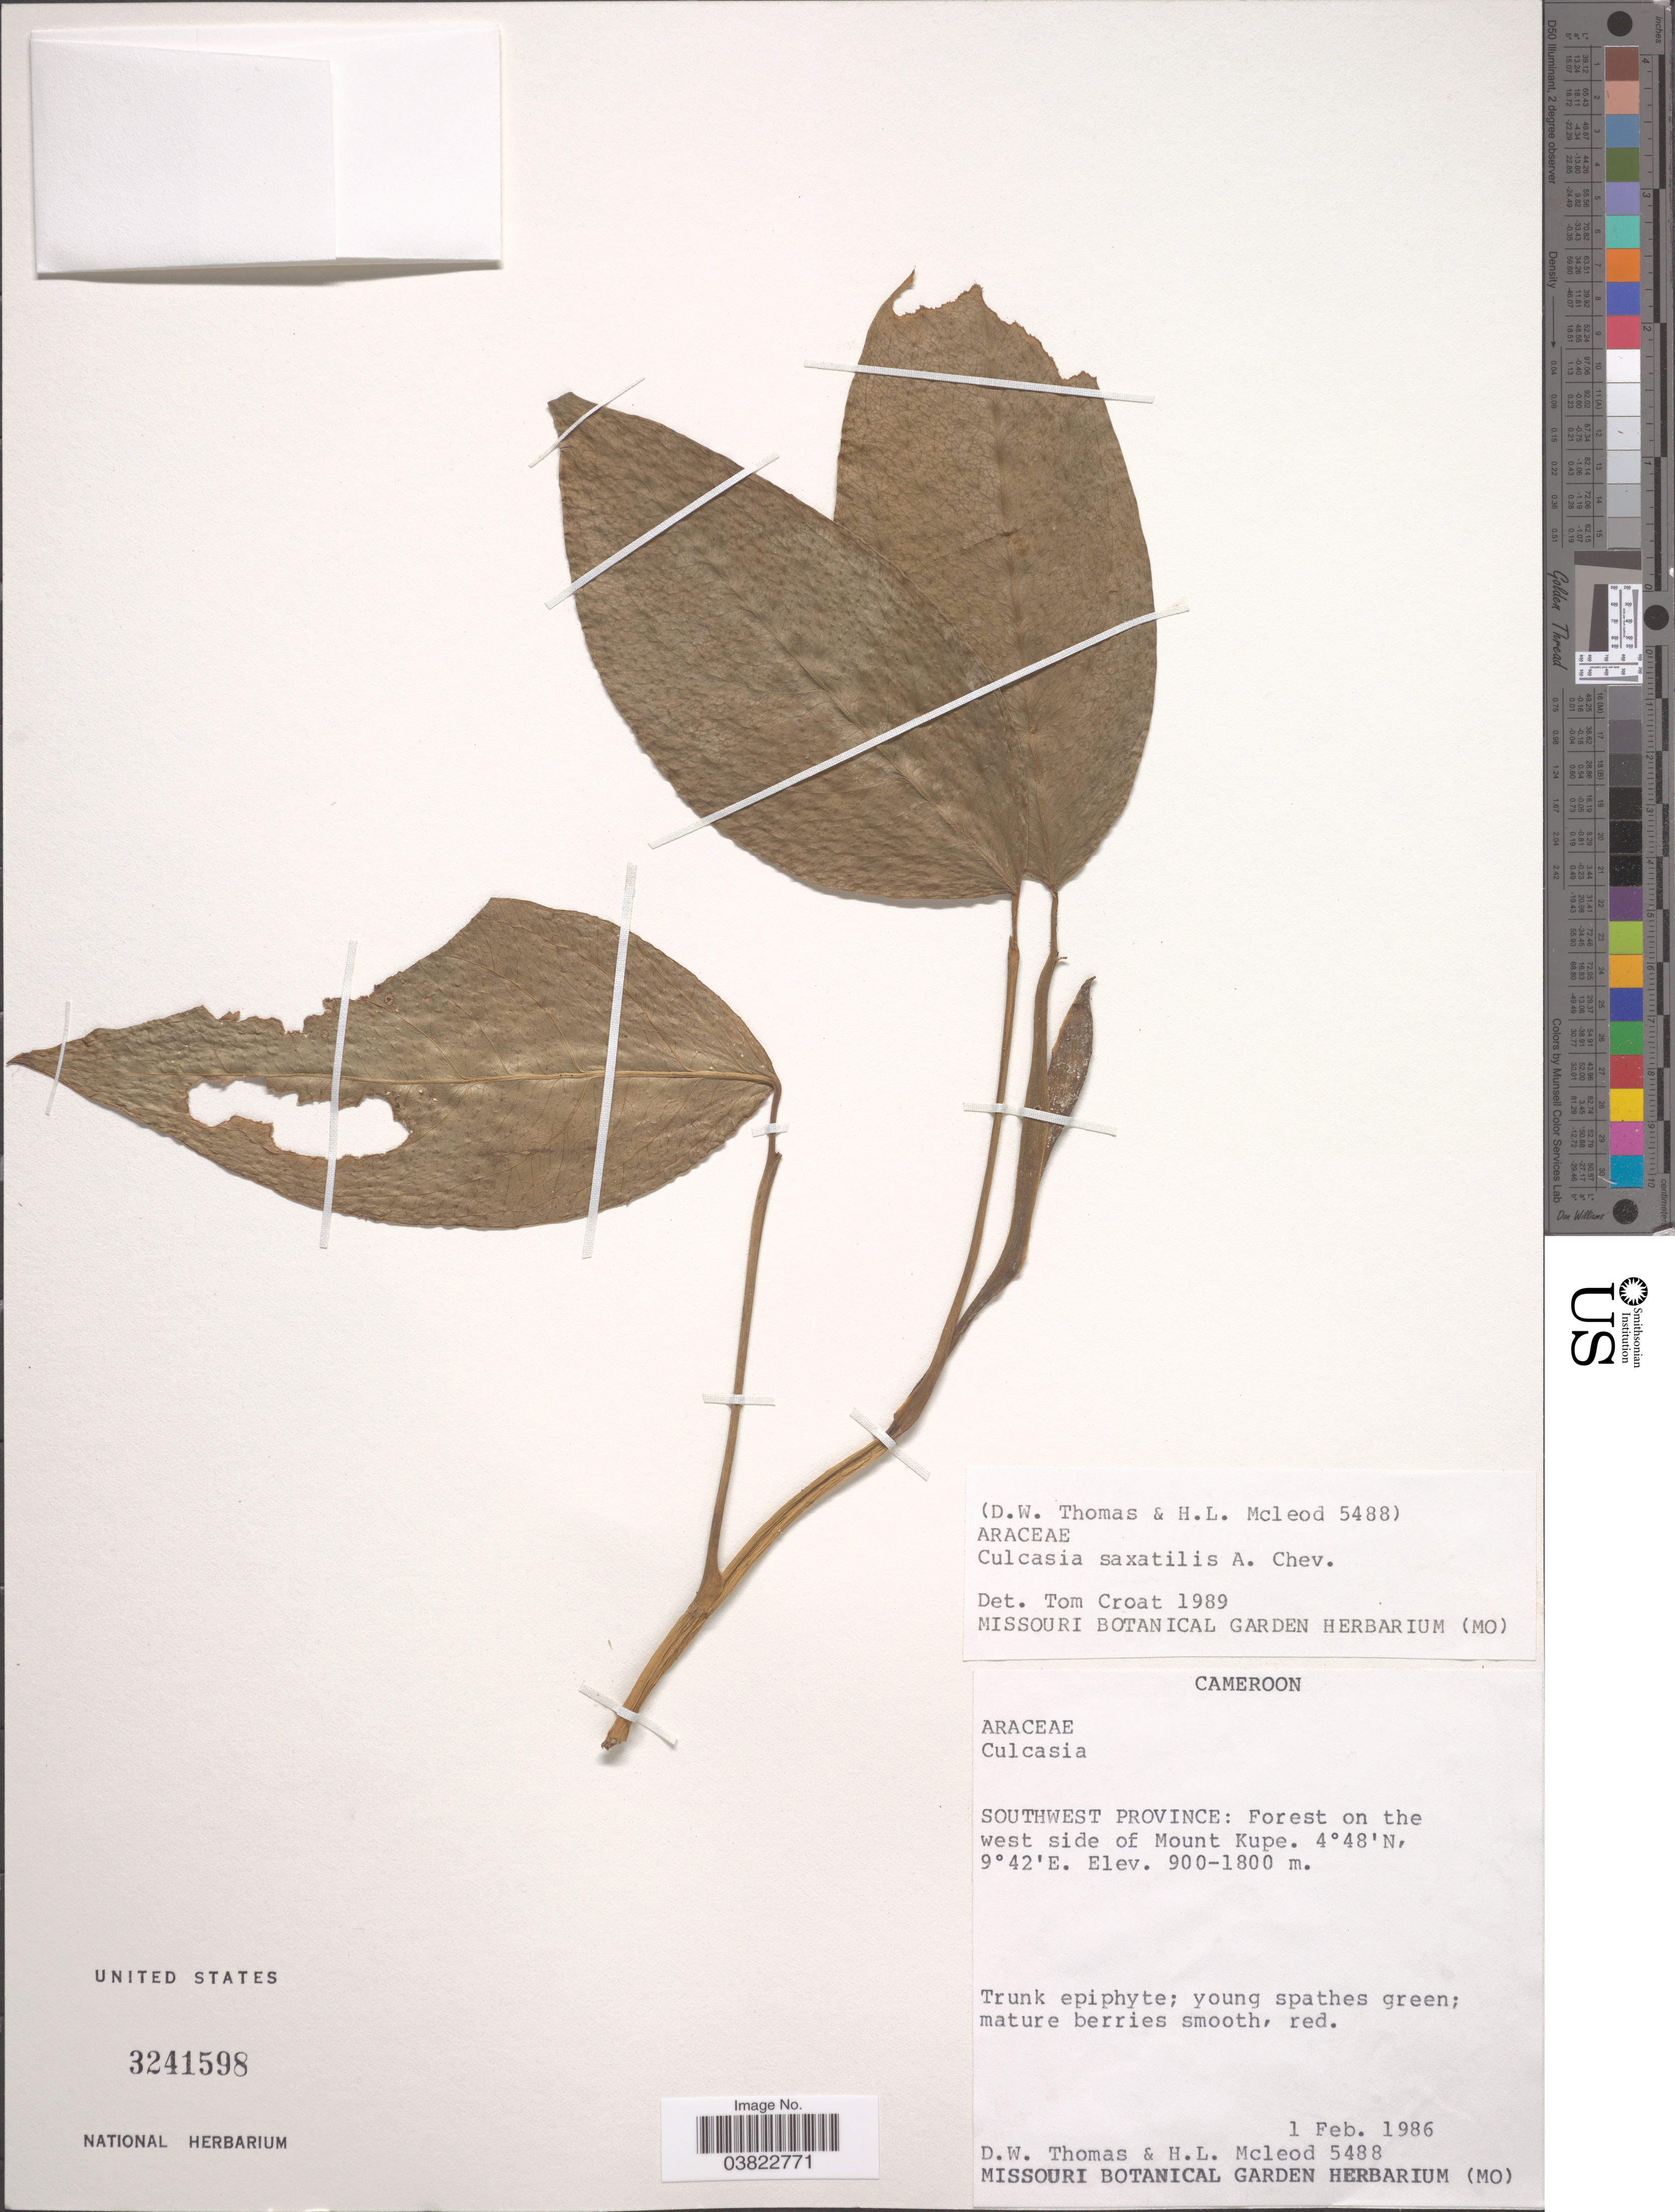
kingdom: Plantae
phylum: Tracheophyta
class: Liliopsida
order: Alismatales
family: Araceae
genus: Culcasia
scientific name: Culcasia saxatilis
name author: A. Chev.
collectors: D. W. Thomas & H. Mcleod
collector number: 5488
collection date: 1986-02-01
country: Cameroon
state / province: Sud-Ouest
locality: Southwest Province: Forest on the west side of Mount Kupe.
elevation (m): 900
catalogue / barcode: US 3241598